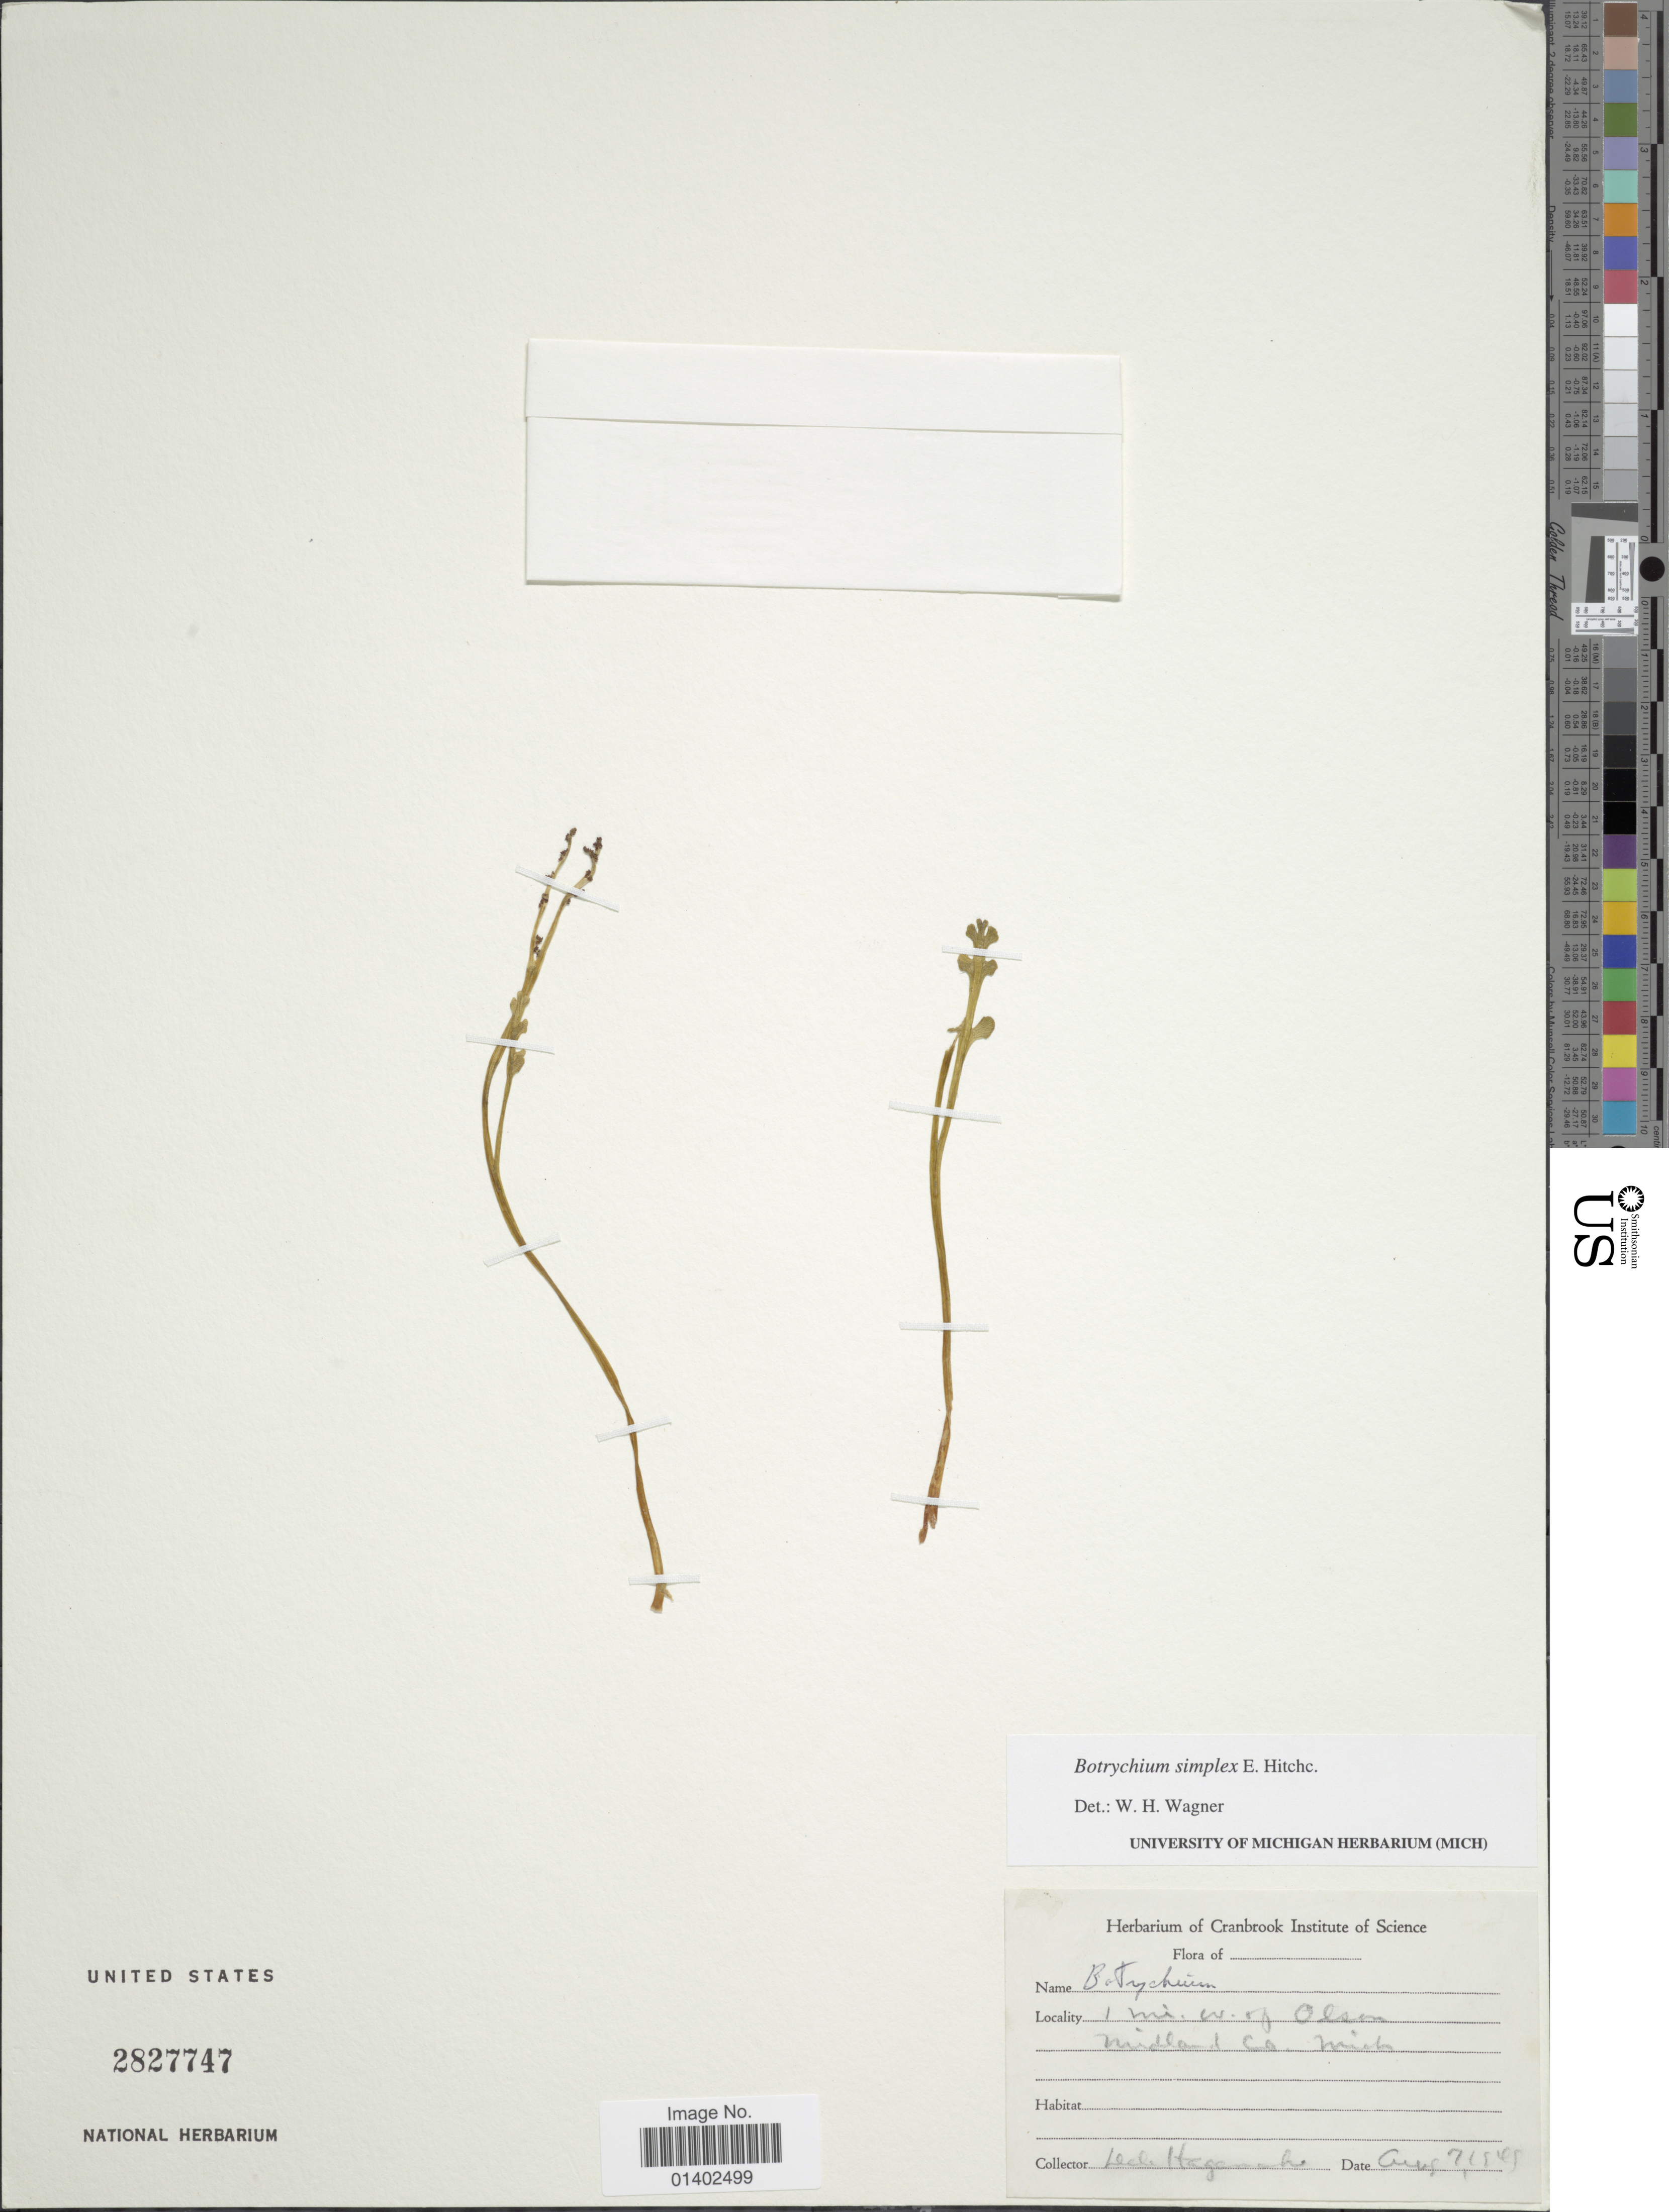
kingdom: Plantae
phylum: Tracheophyta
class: Polypodiopsida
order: Ophioglossales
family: Ophioglossaceae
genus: Botrychium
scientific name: Botrychium simplex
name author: E. Hitchc.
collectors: D. Hagenah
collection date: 1949-08-07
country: United States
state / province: Michigan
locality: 1 mi W of Olson Midland Co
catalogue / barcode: US 2827747